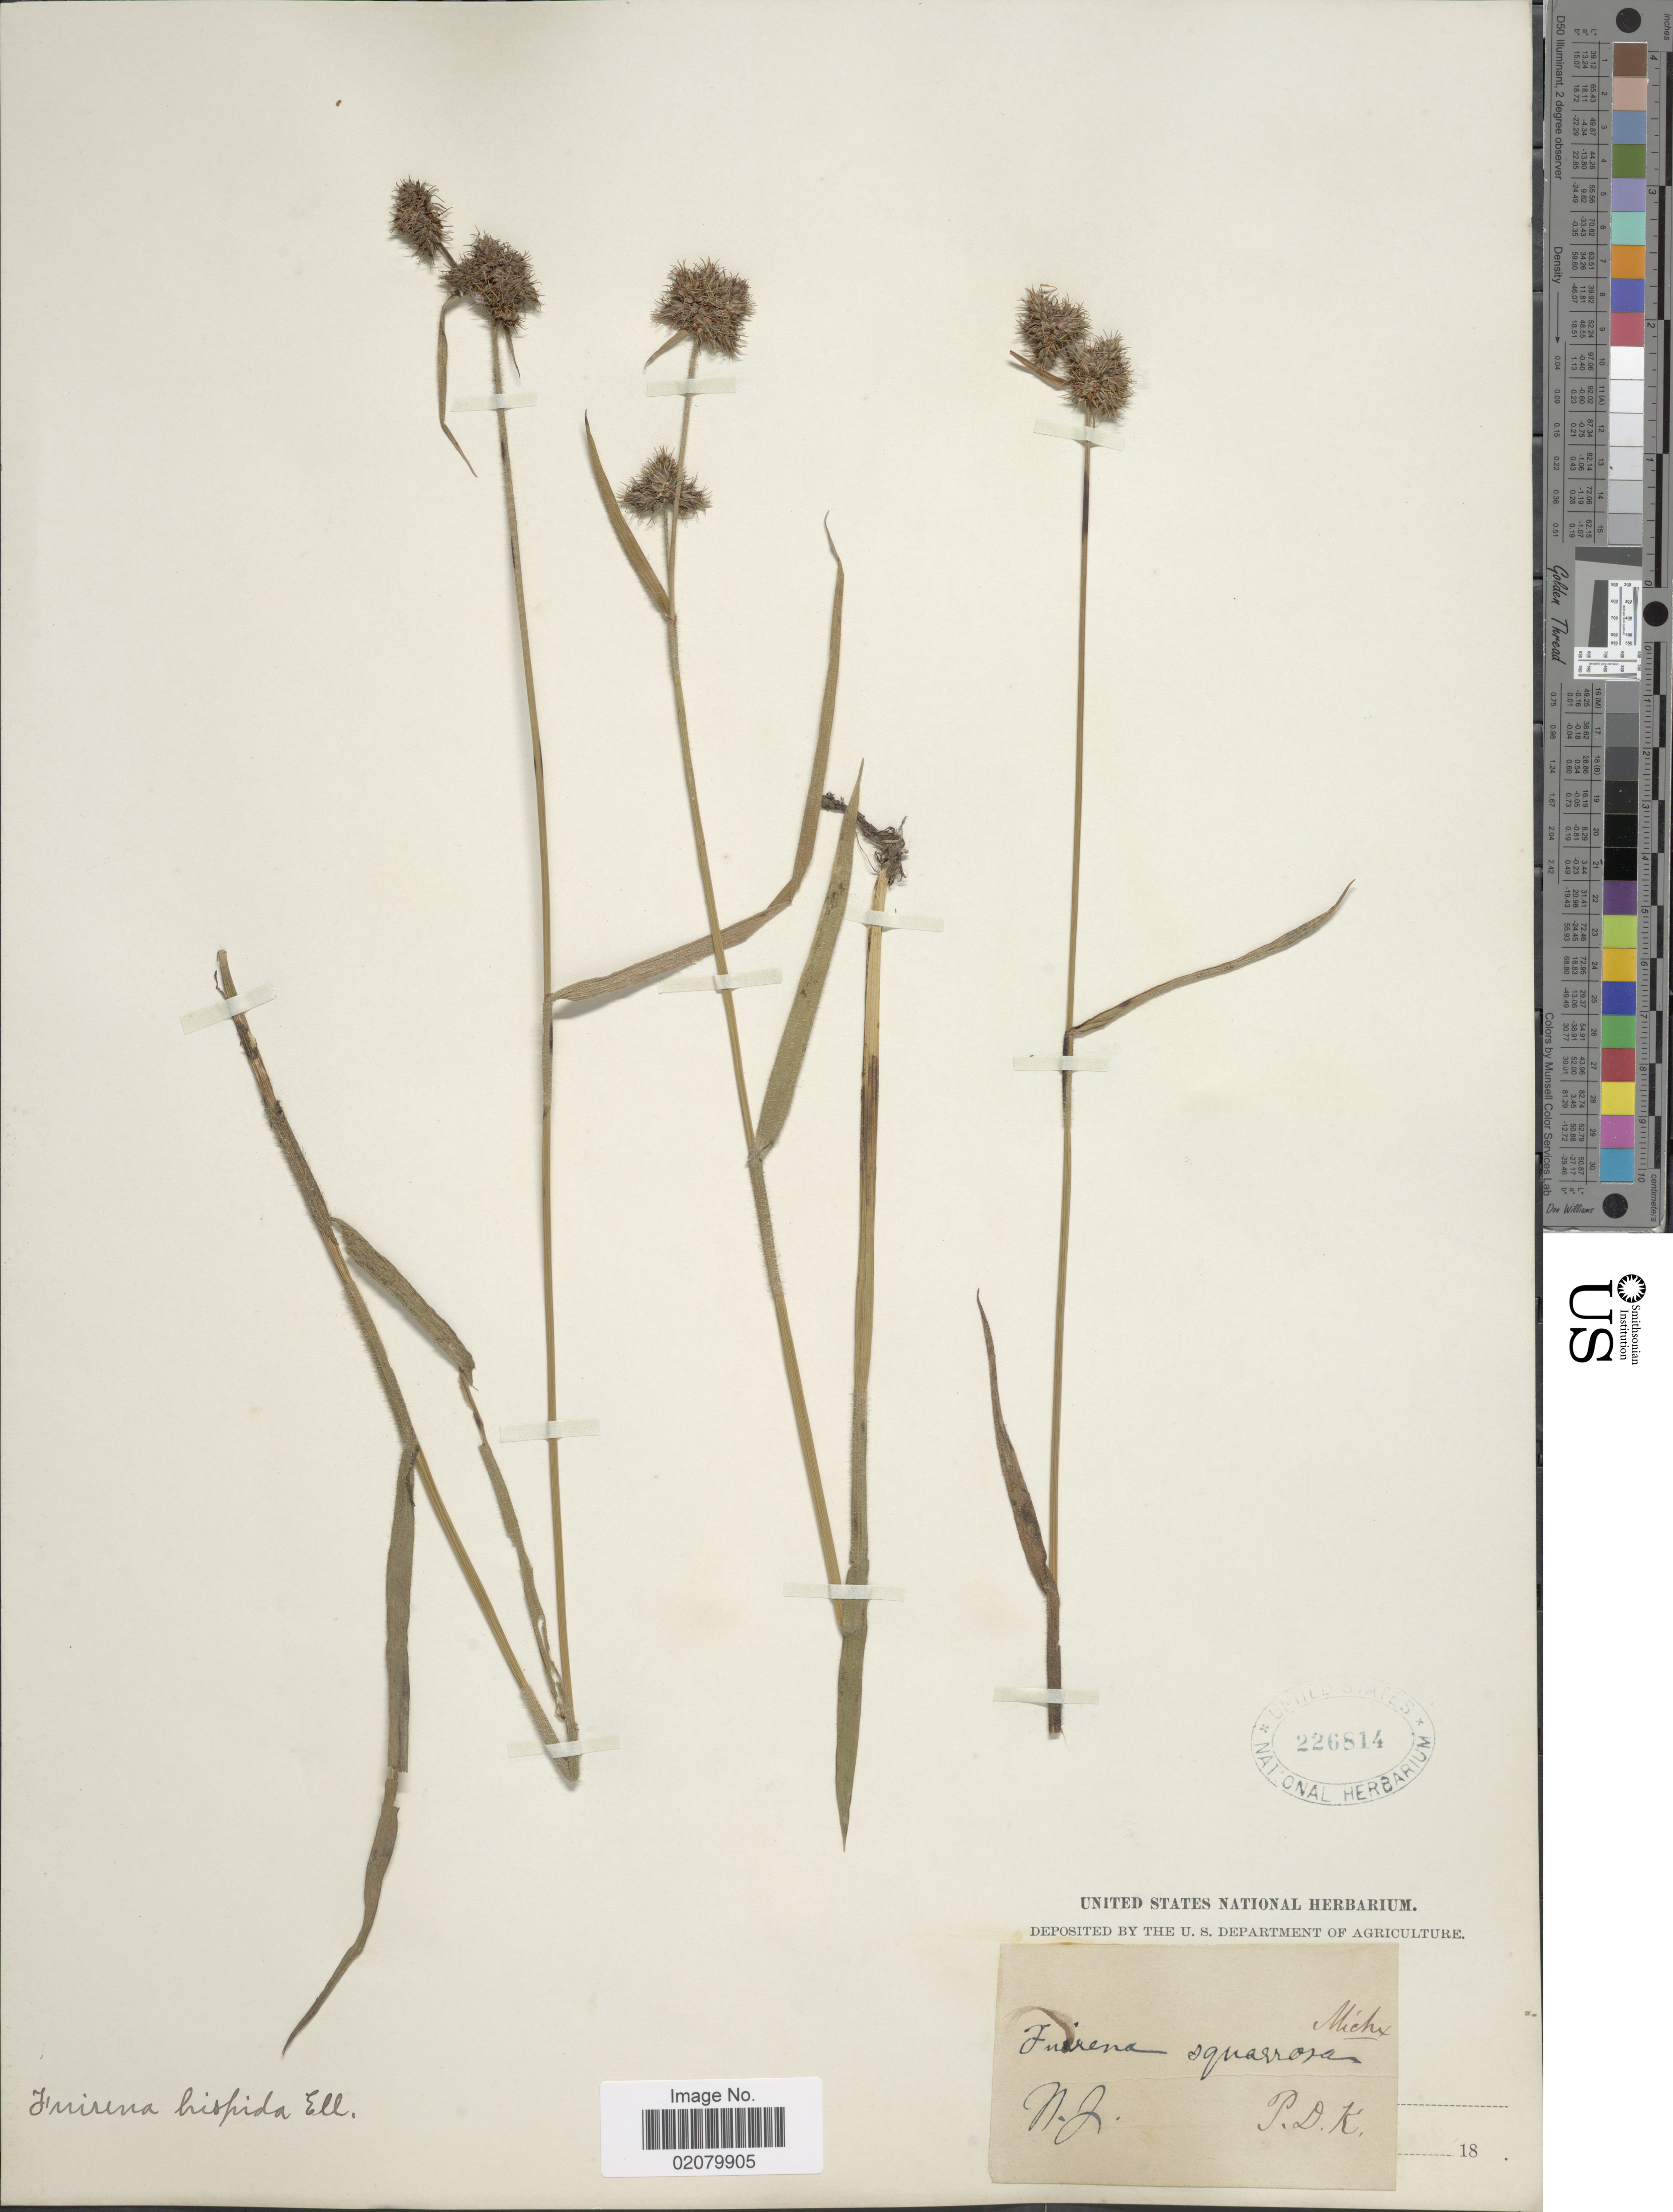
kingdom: Plantae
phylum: Tracheophyta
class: Liliopsida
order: Poales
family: Cyperaceae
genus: Fuirena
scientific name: Fuirena squarrosa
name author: Michx.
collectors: P. D. K.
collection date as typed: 18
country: United States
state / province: New Jersey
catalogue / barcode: US 226814